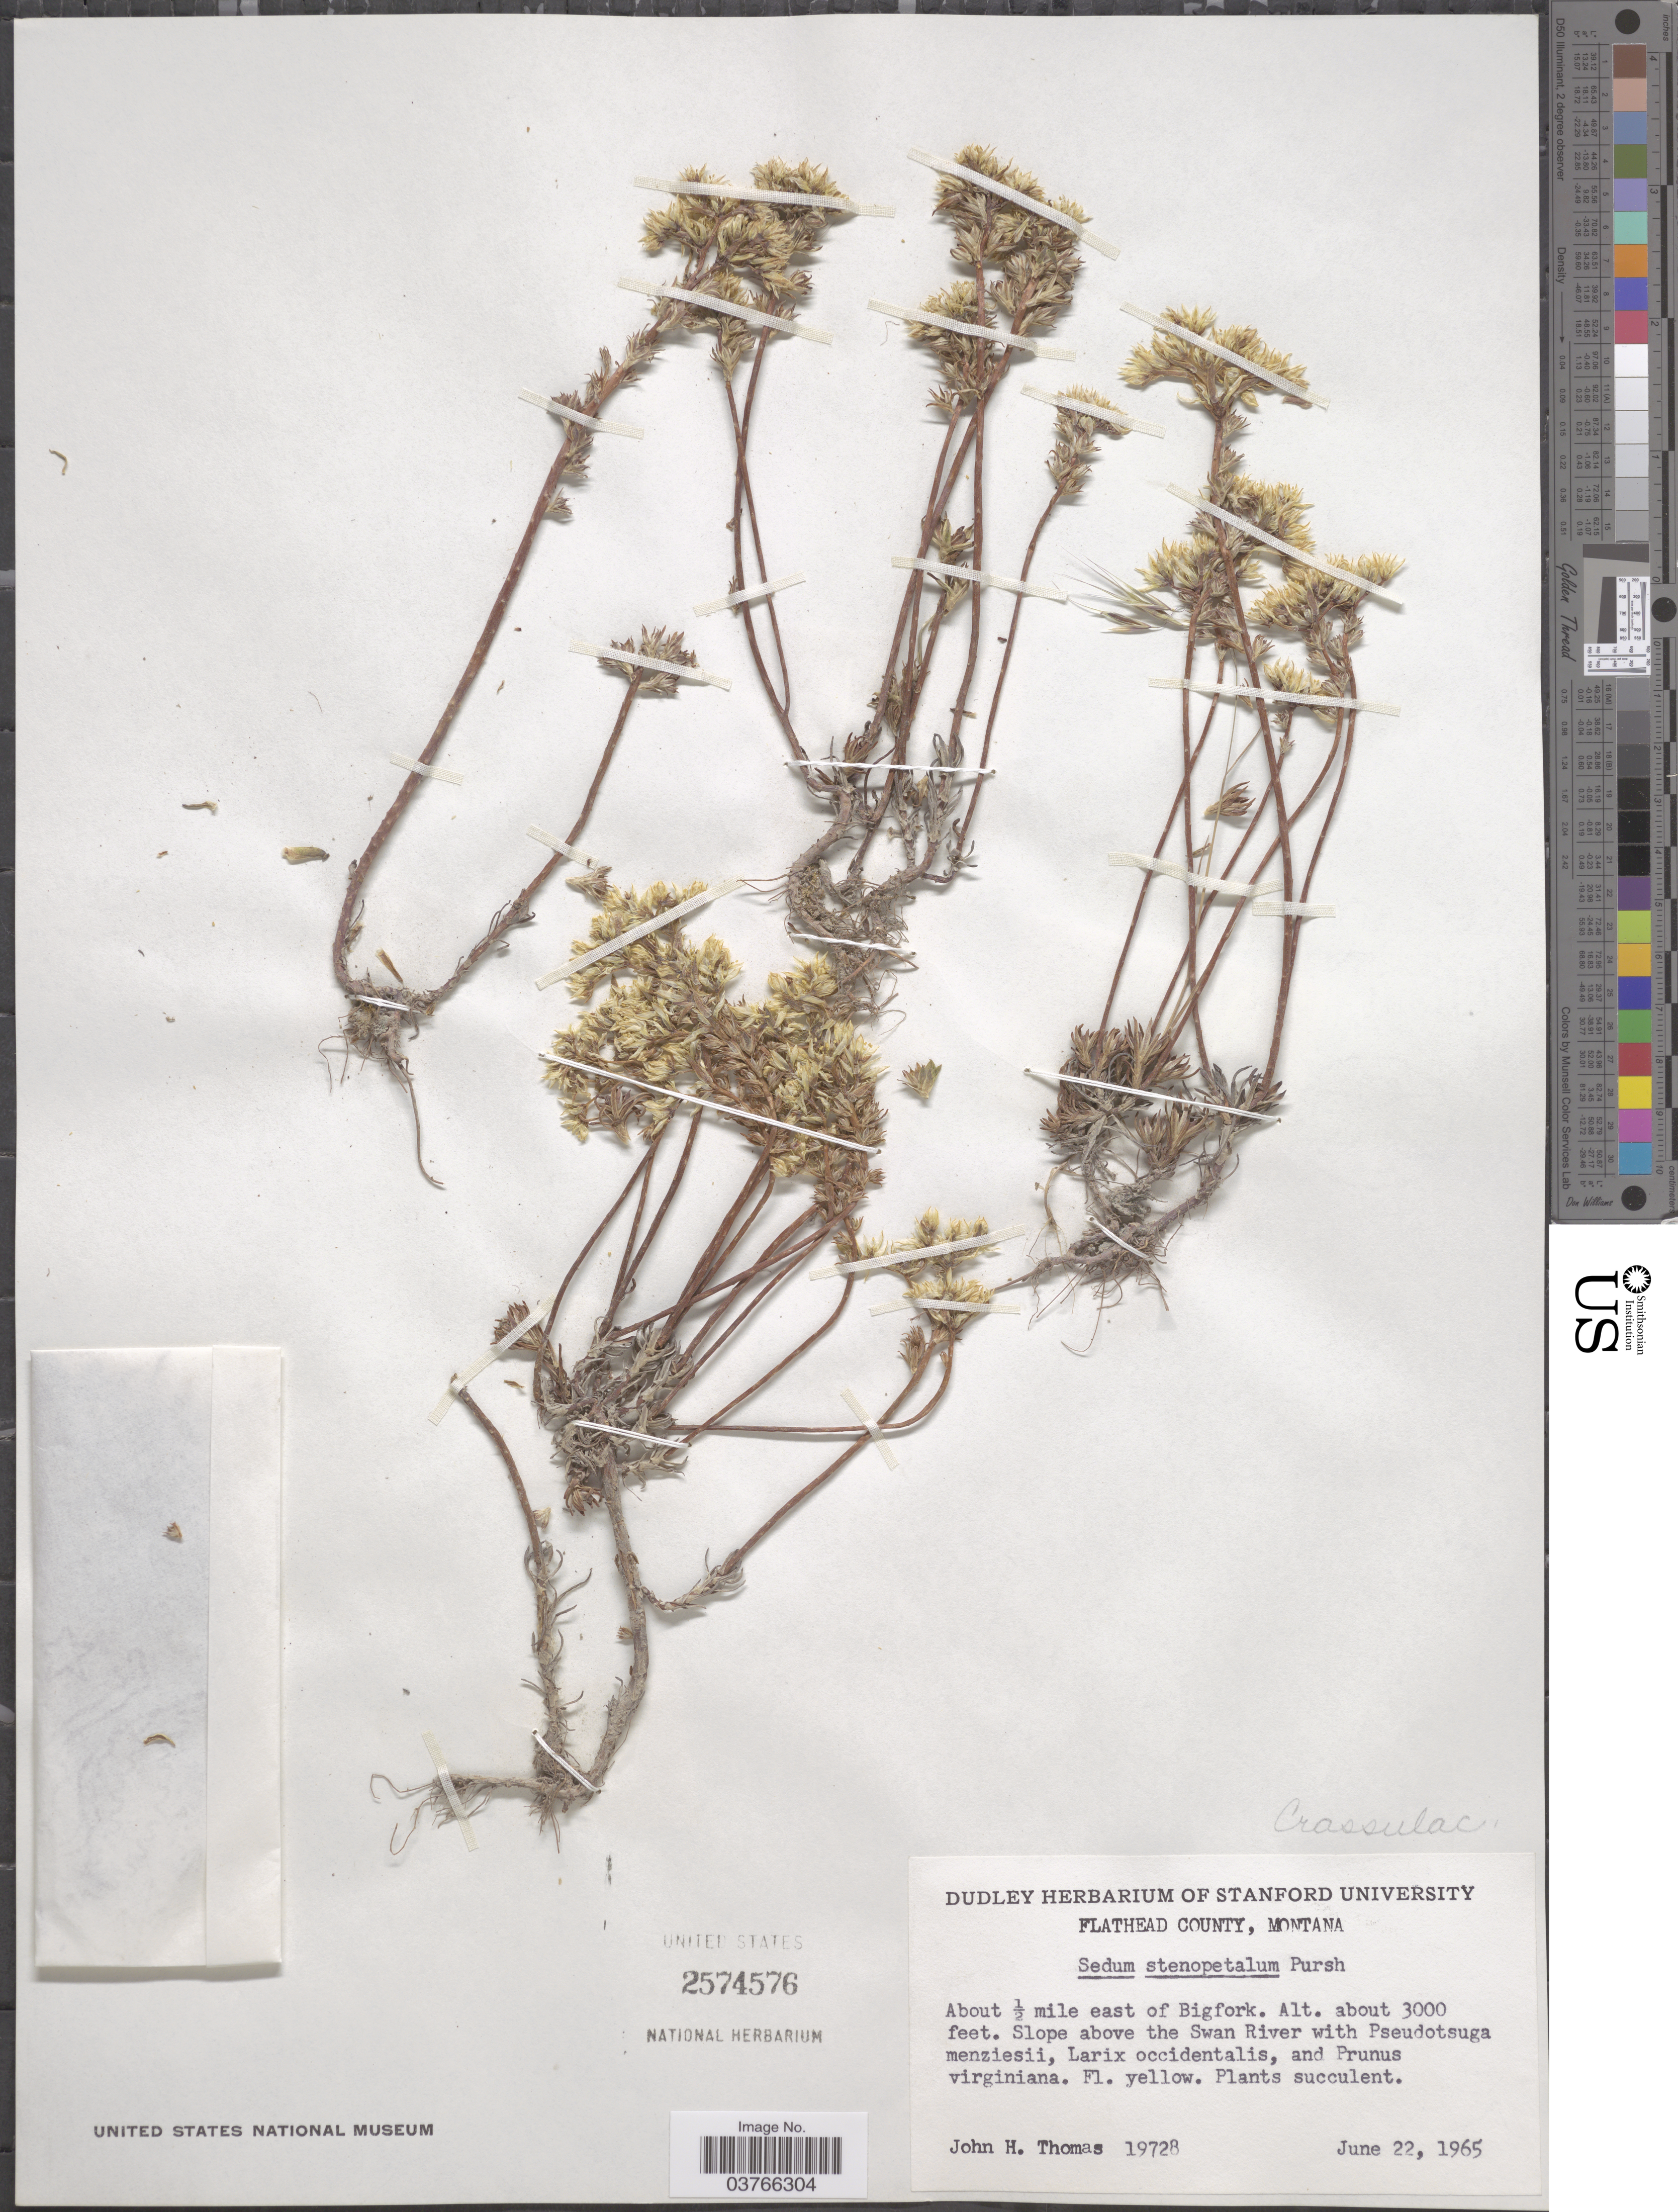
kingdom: Plantae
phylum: Tracheophyta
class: Magnoliopsida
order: Saxifragales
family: Crassulaceae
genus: Sedum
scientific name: Sedum lanceolatum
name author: Torr.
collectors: J. H. Thomas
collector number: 19728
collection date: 1965-06-22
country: United States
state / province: Montana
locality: Flathead County. About ½ mile east of Bigfork. Slope above the Swan River.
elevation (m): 914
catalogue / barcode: US 2574576